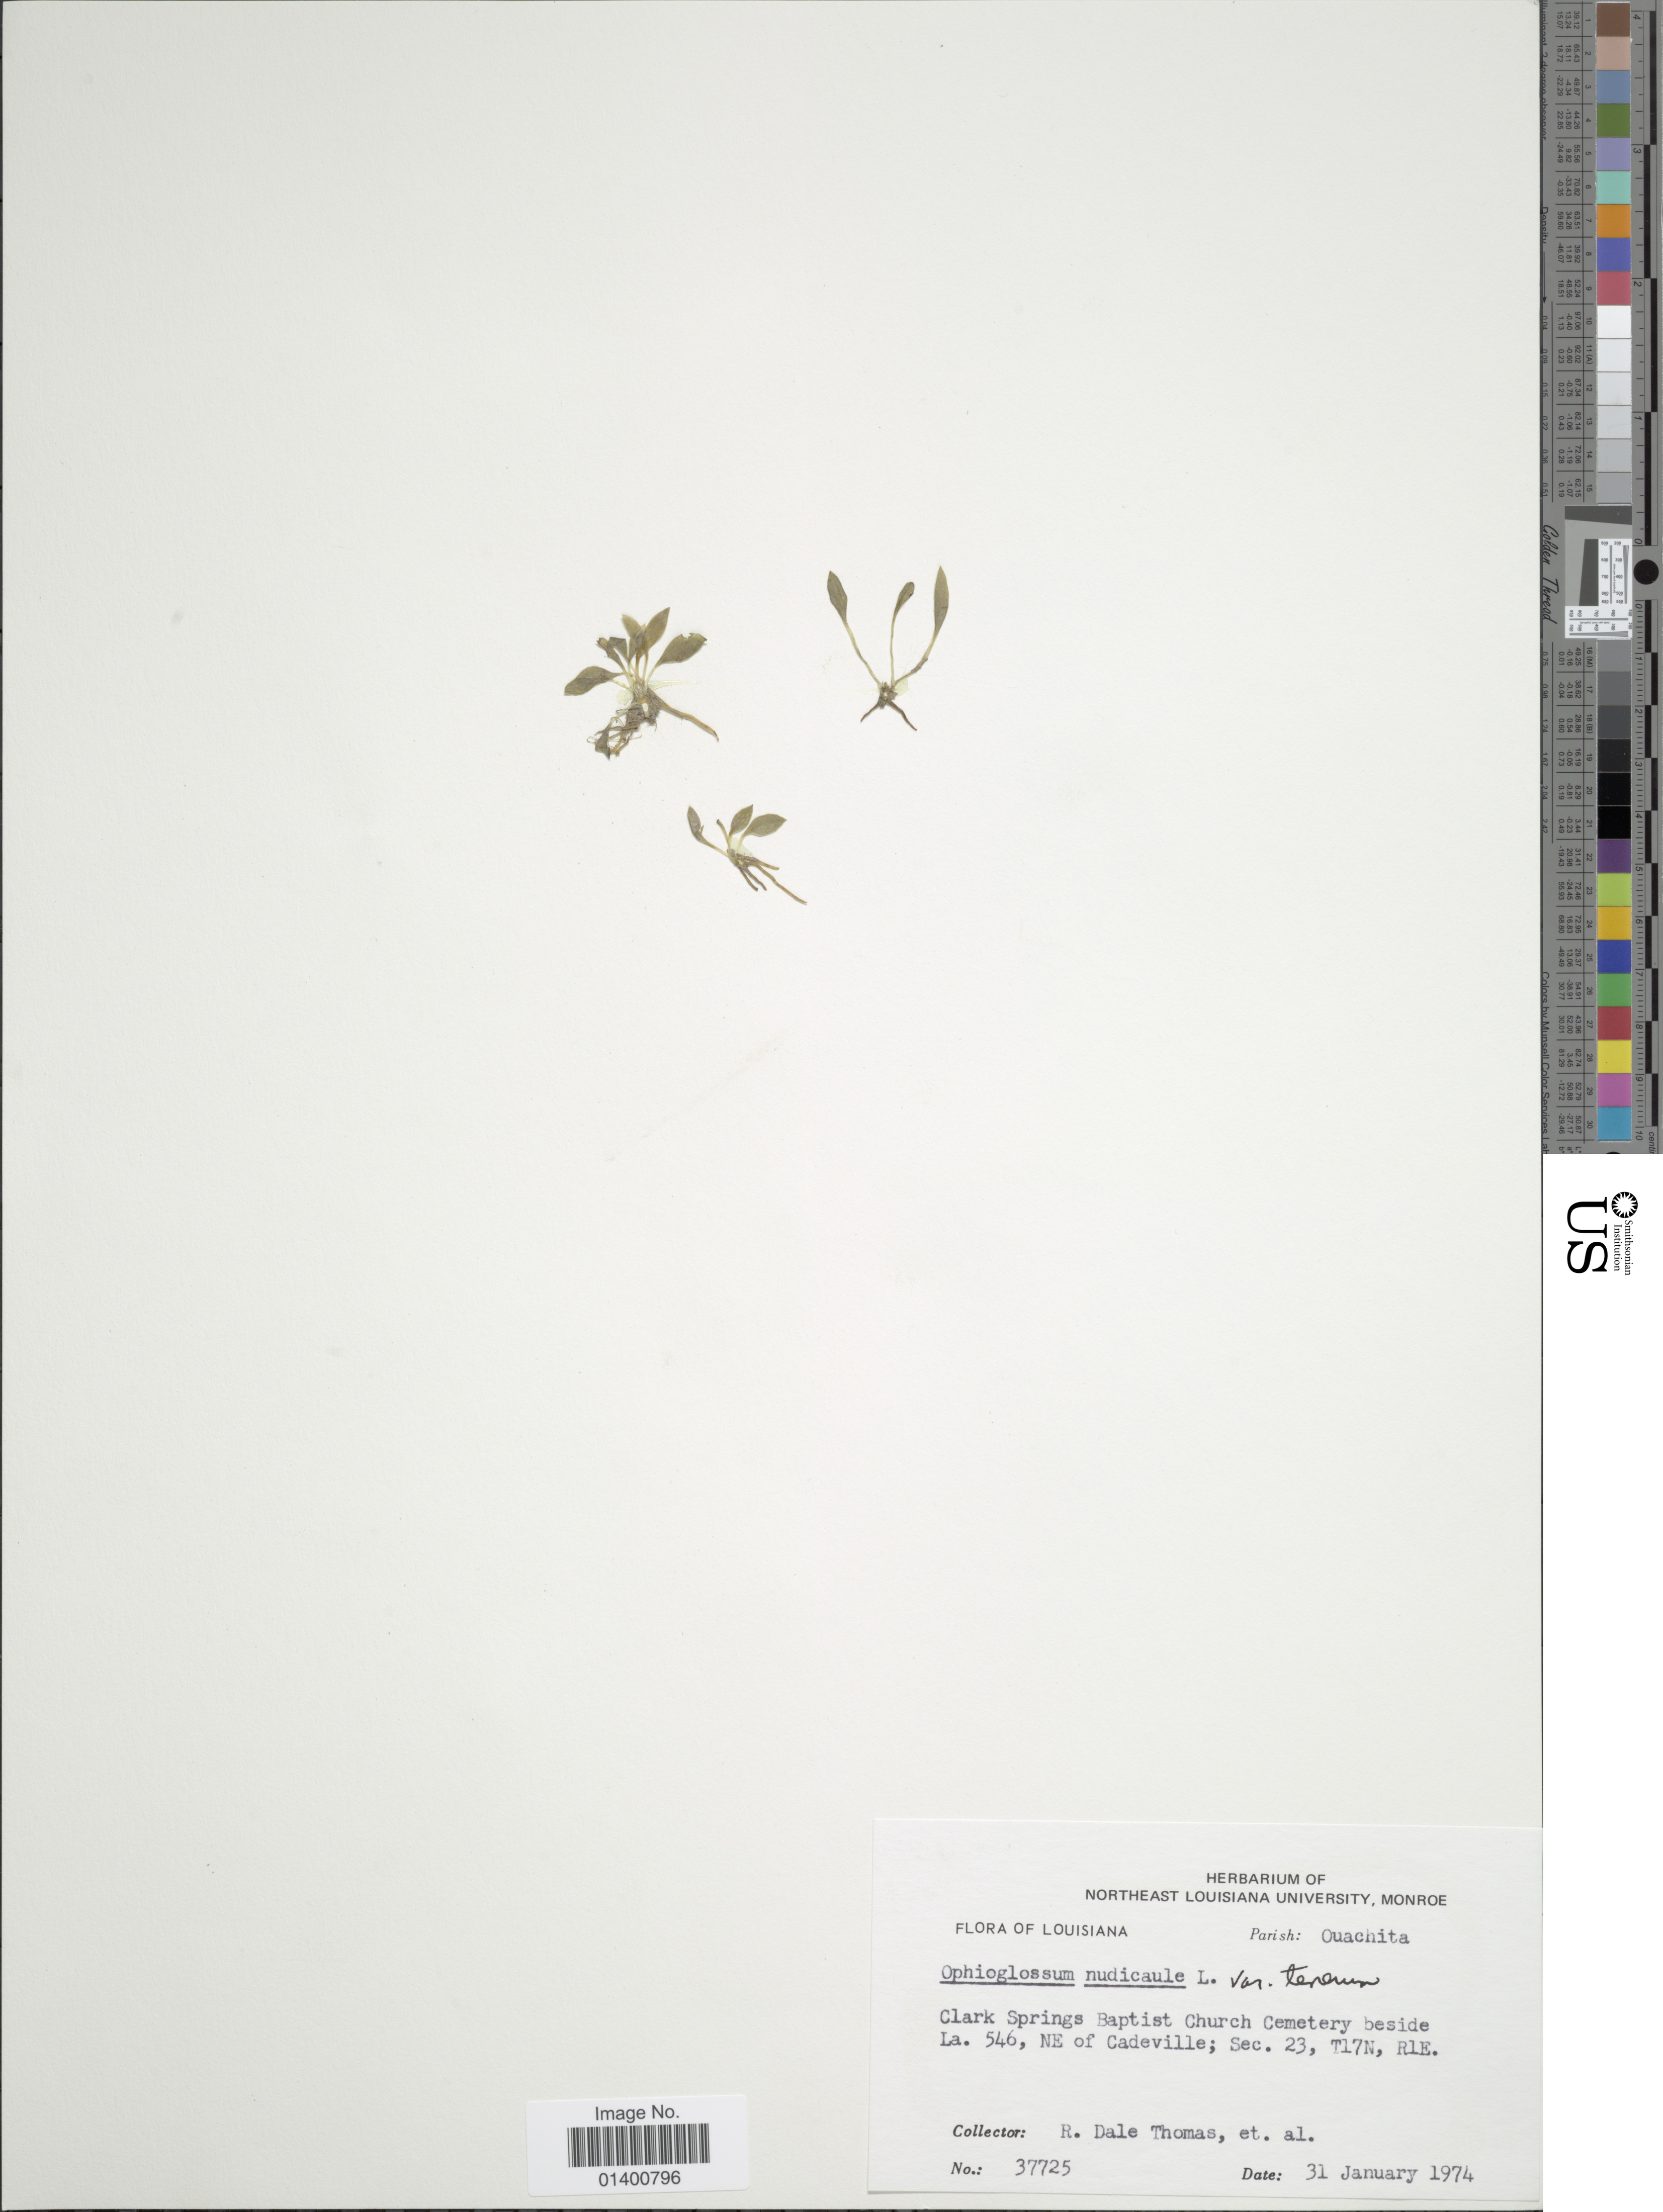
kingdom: Plantae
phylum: Tracheophyta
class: Polypodiopsida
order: Ophioglossales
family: Ophioglossaceae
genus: Ophioglossum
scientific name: Ophioglossum nudicaule var. tenerum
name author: (Mett. ex Prantl) R.T. Clausen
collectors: R. Thomas & et al.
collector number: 37725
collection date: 1974-01-31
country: United States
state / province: Louisiana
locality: Parish Ouachitam Clark Springs Baptist Church Cemetery beside La. 546, NE of Cadeville; Sec. 23, T17N, R1E